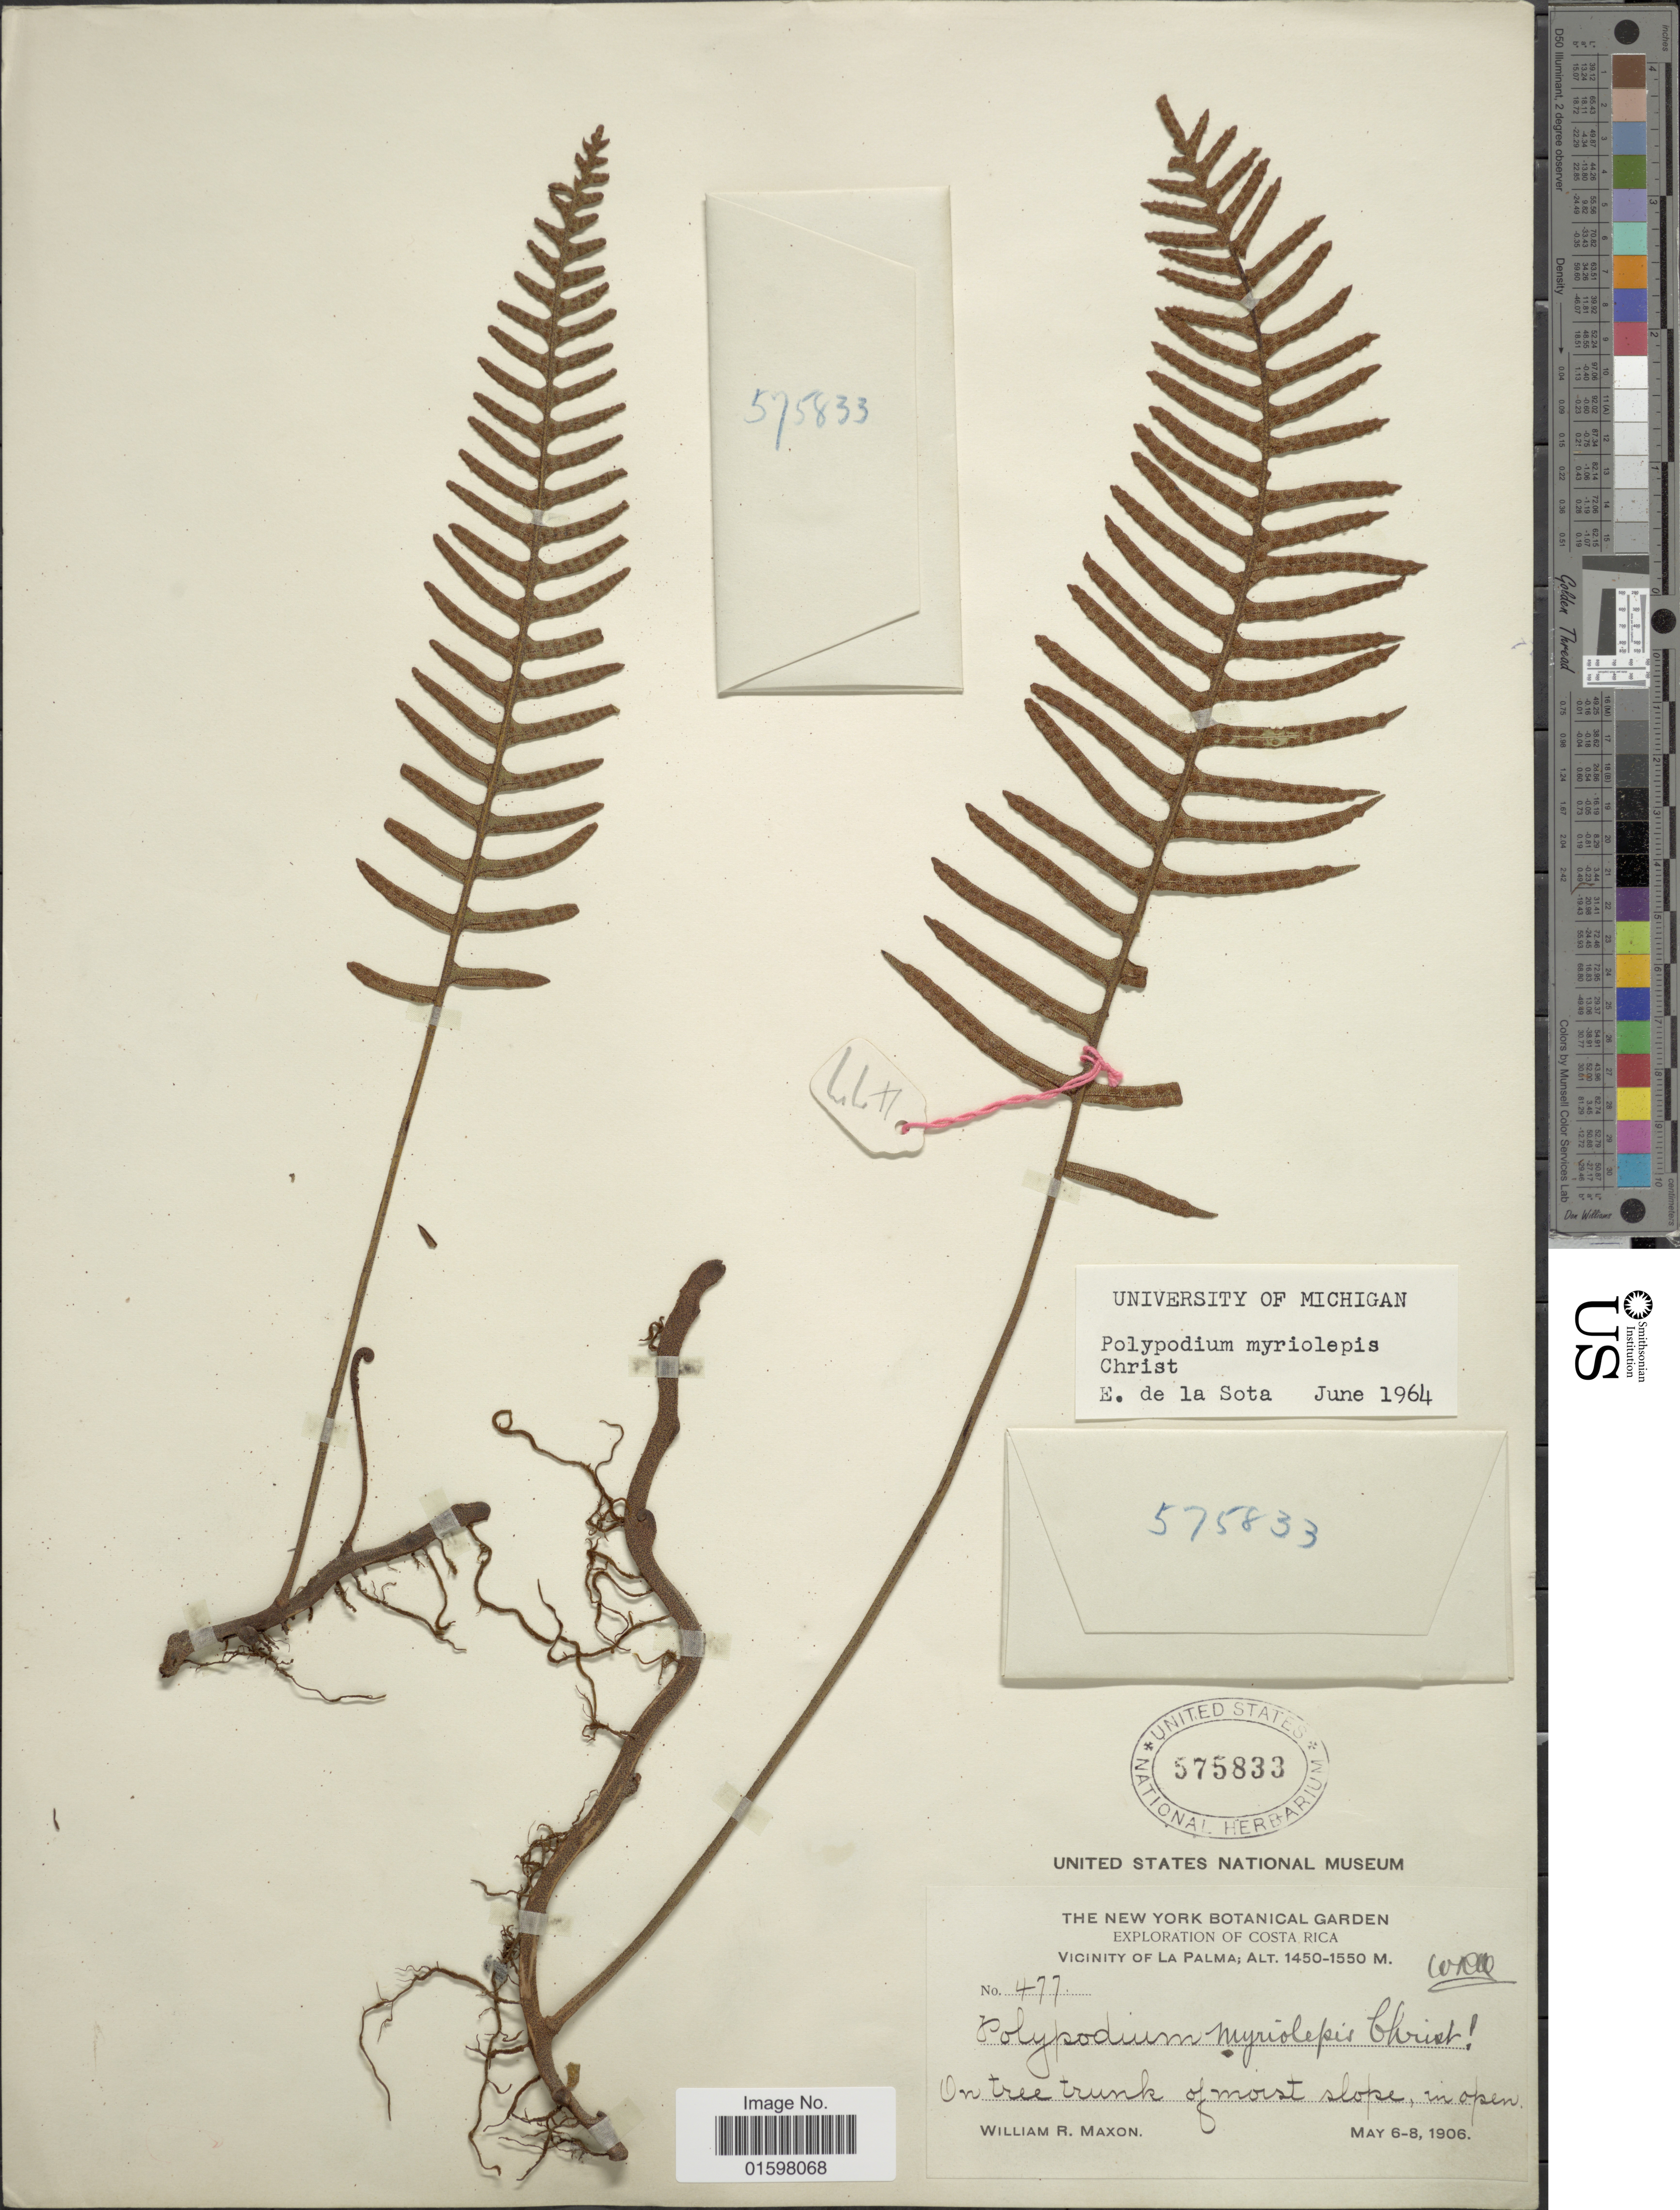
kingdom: Plantae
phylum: Tracheophyta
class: Polypodiopsida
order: Polypodiales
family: Polypodiaceae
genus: Pleopeltis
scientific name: Pleopeltis myriolepis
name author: (Christ) A.R. Sm. & Tejero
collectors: W. R. Maxon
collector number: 477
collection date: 1906-05-06/1906-05-08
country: Costa Rica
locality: Vicinity of La Palma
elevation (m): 1450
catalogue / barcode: US 575833